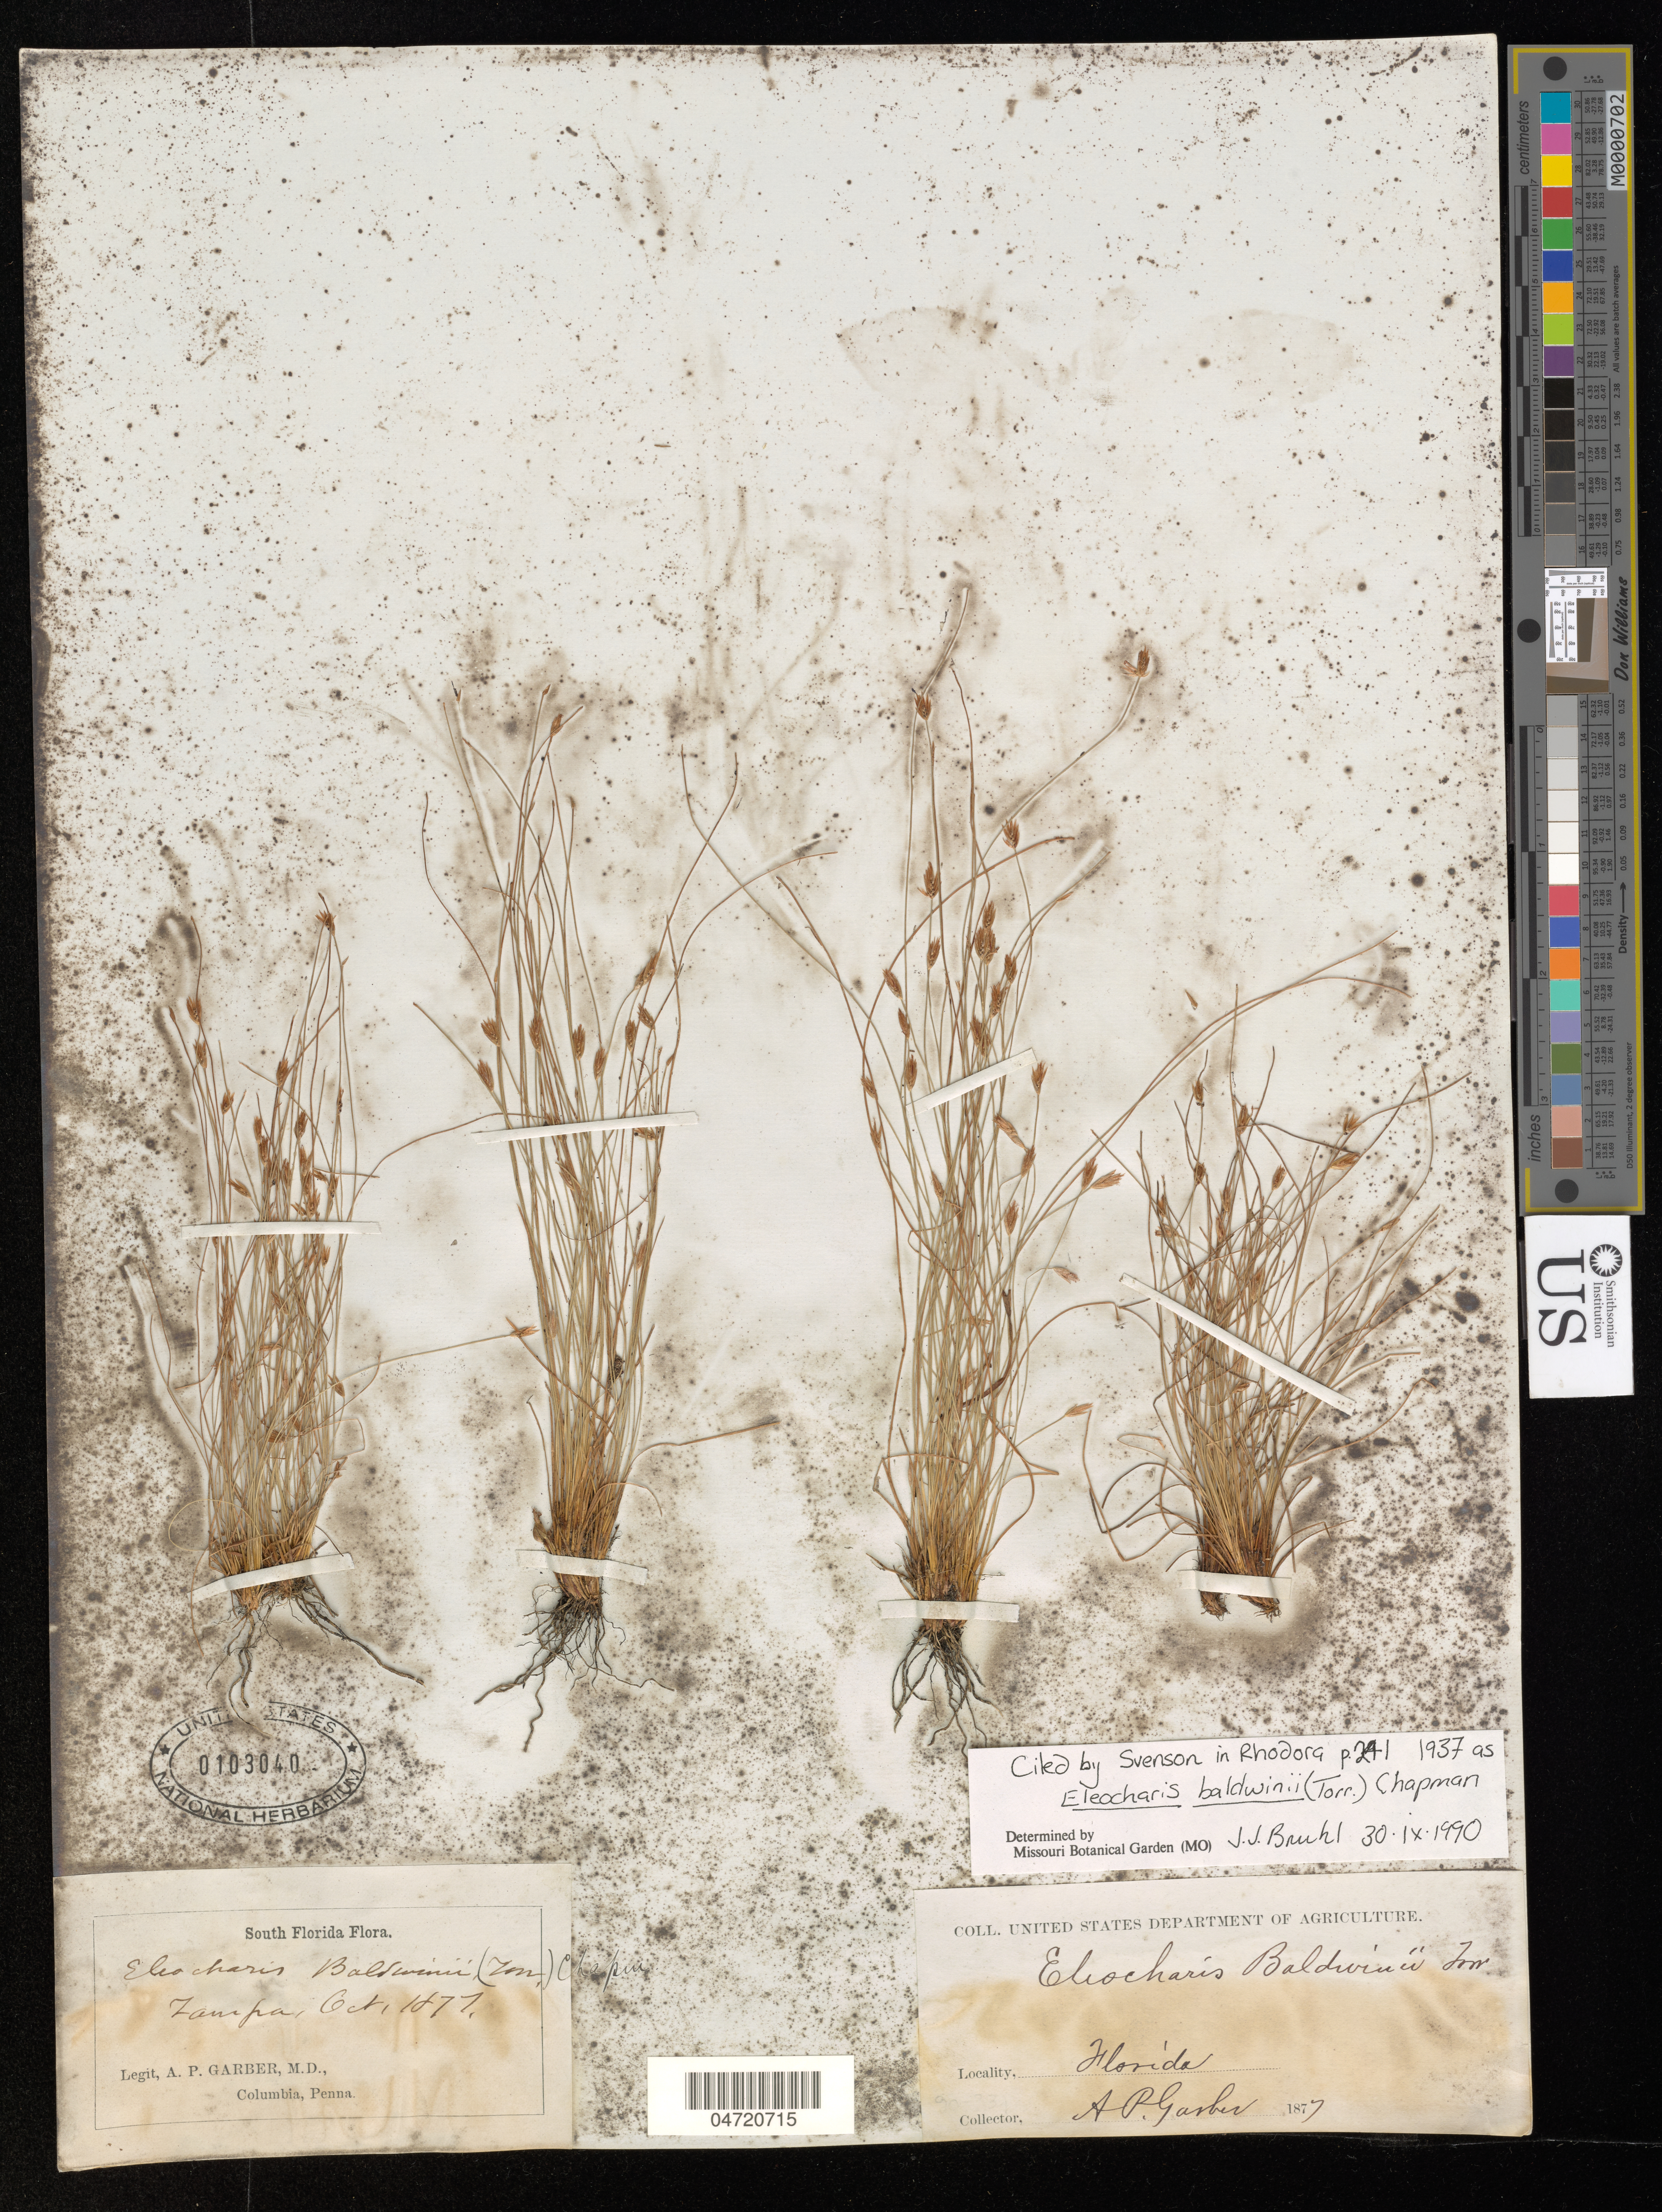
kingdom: Plantae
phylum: Tracheophyta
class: Liliopsida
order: Poales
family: Cyperaceae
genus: Eleocharis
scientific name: Eleocharis baldwinii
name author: (Torr.) Chapm.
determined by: Bruhl, J. J., (NE), University of New England (AUSTRALIA)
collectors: A. P. Garber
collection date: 1877-10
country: United States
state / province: Florida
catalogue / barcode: US 103040